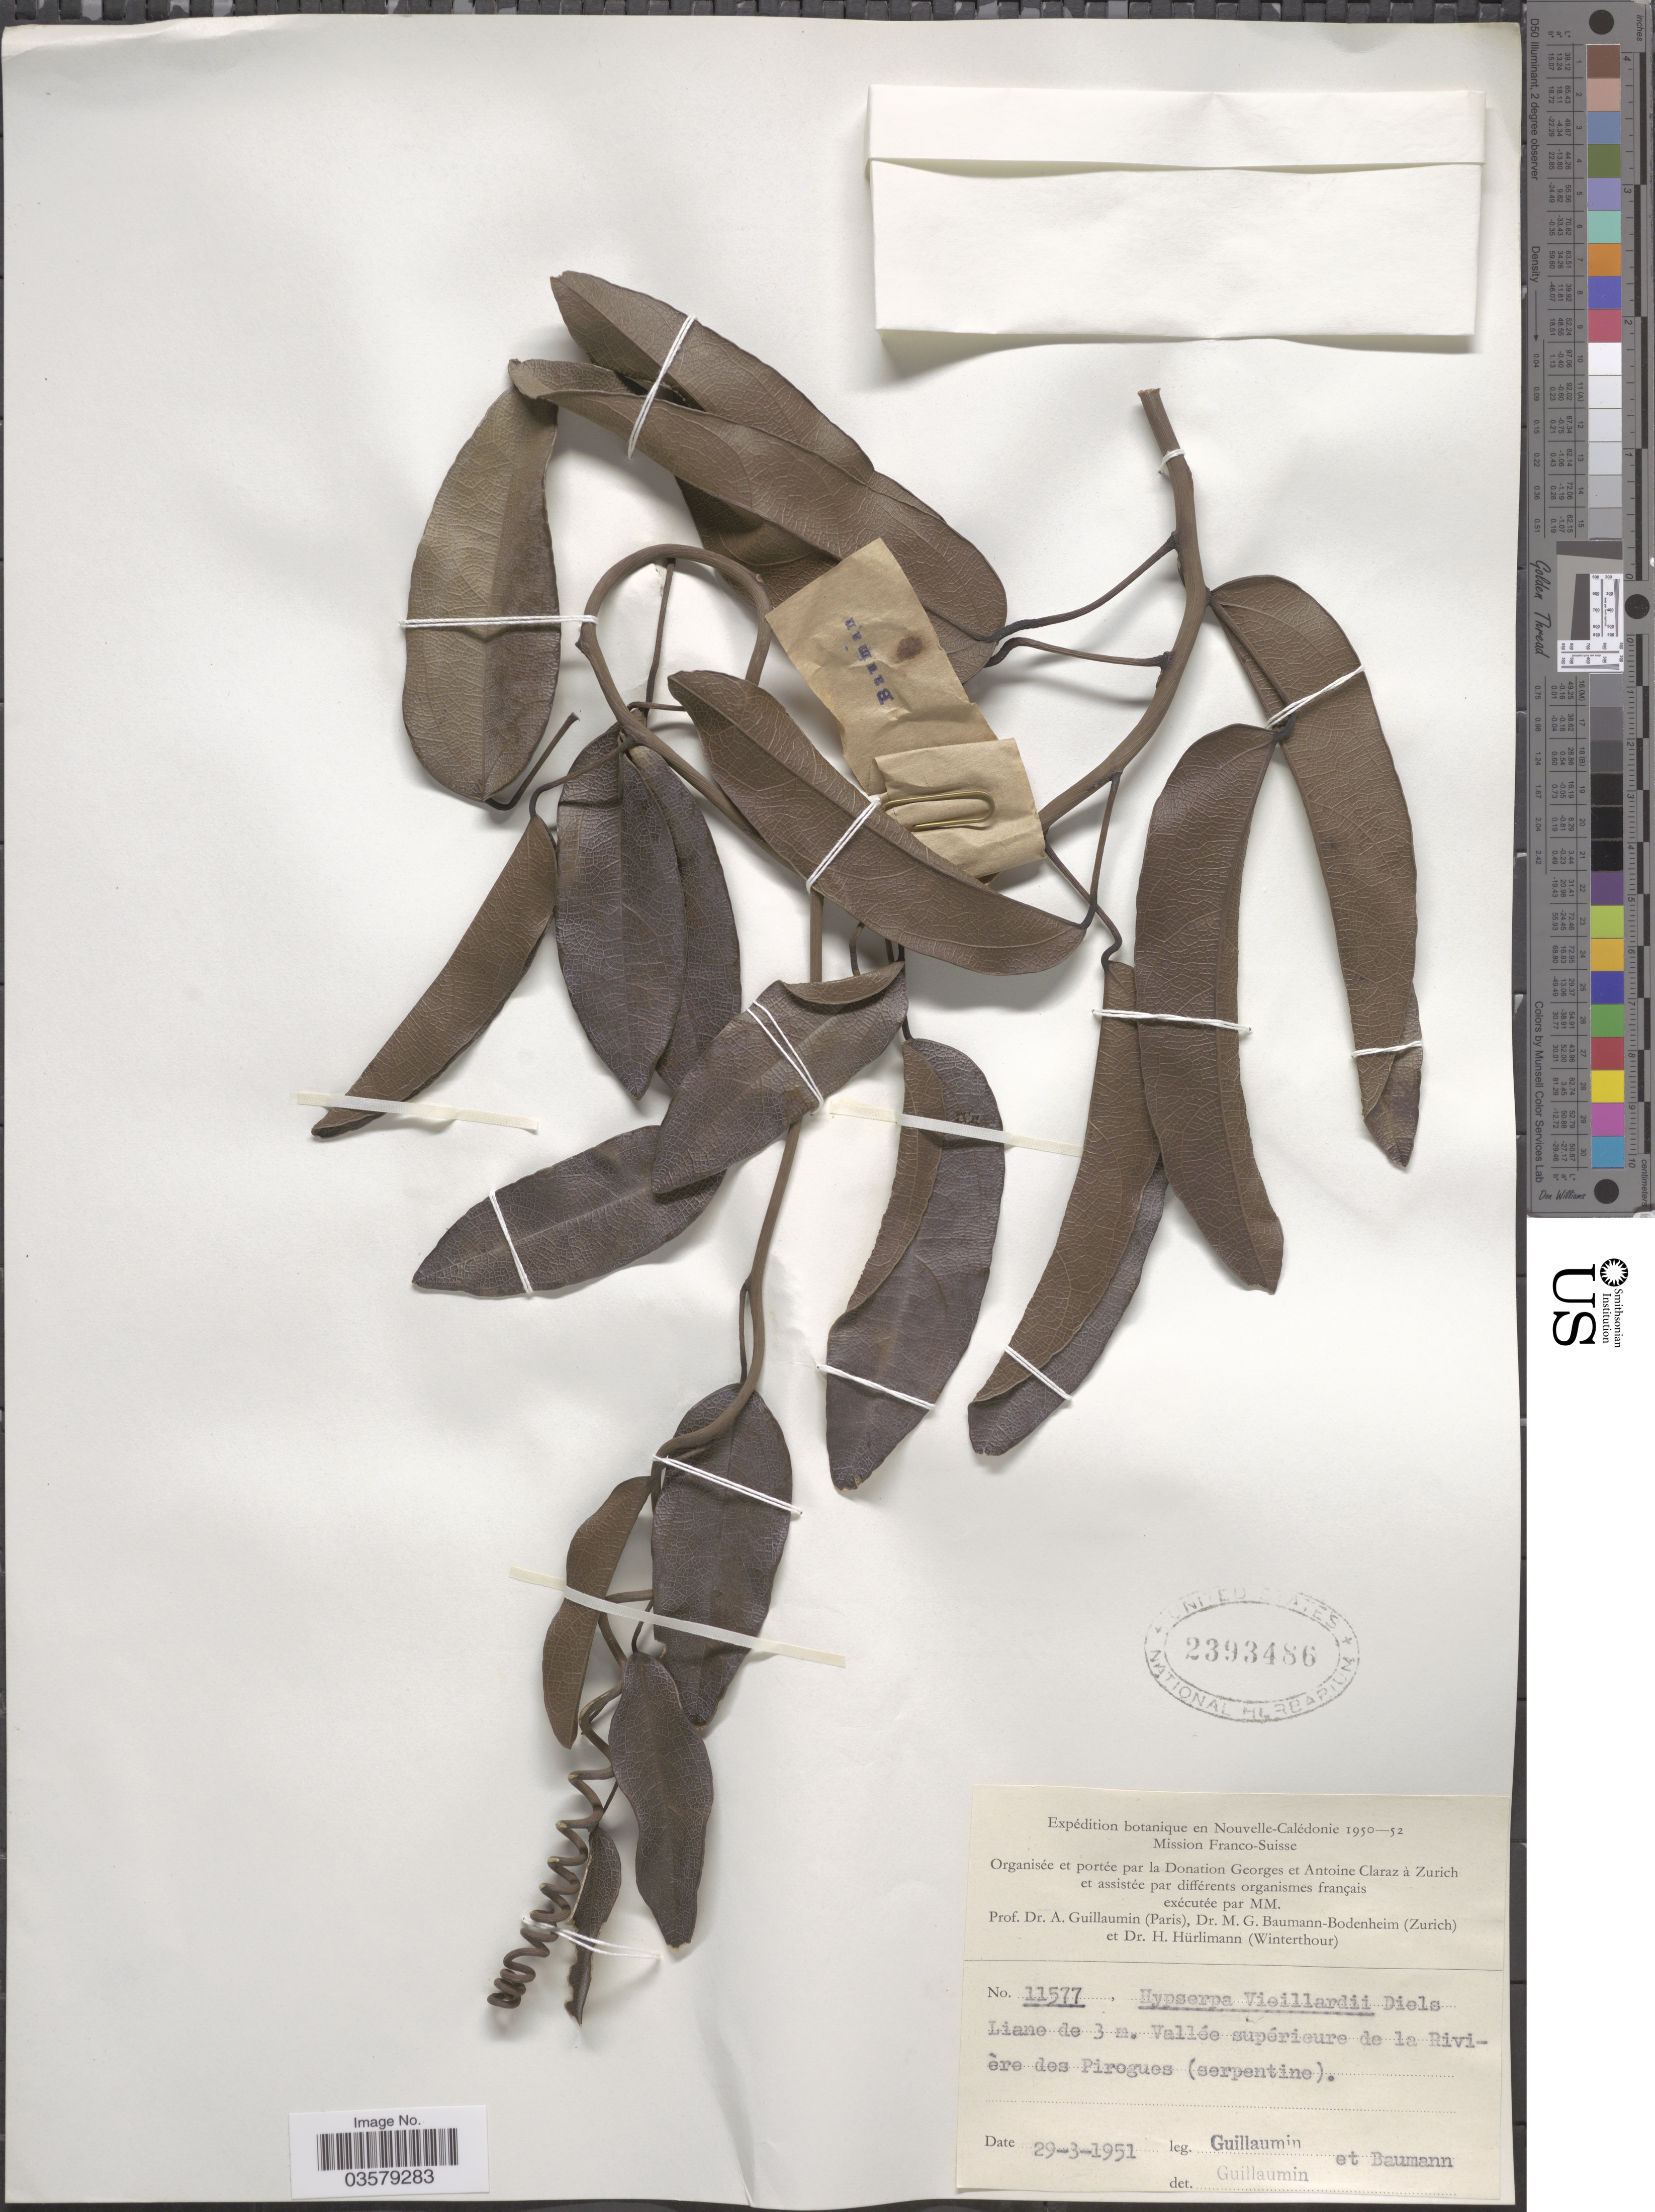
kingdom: Plantae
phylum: Tracheophyta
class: Magnoliopsida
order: Ranunculales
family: Menispermaceae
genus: Hypserpa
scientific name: Hypserpa vieillardii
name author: Diels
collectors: A. Guillaumin & M. G. Baumann-Bodenheim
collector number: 11577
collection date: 1951-03-29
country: New Caledonia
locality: Nouvelle-Calédonie. Vallée supérieure de la Rivière des Pirogues (serpentine).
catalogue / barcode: US 2393486